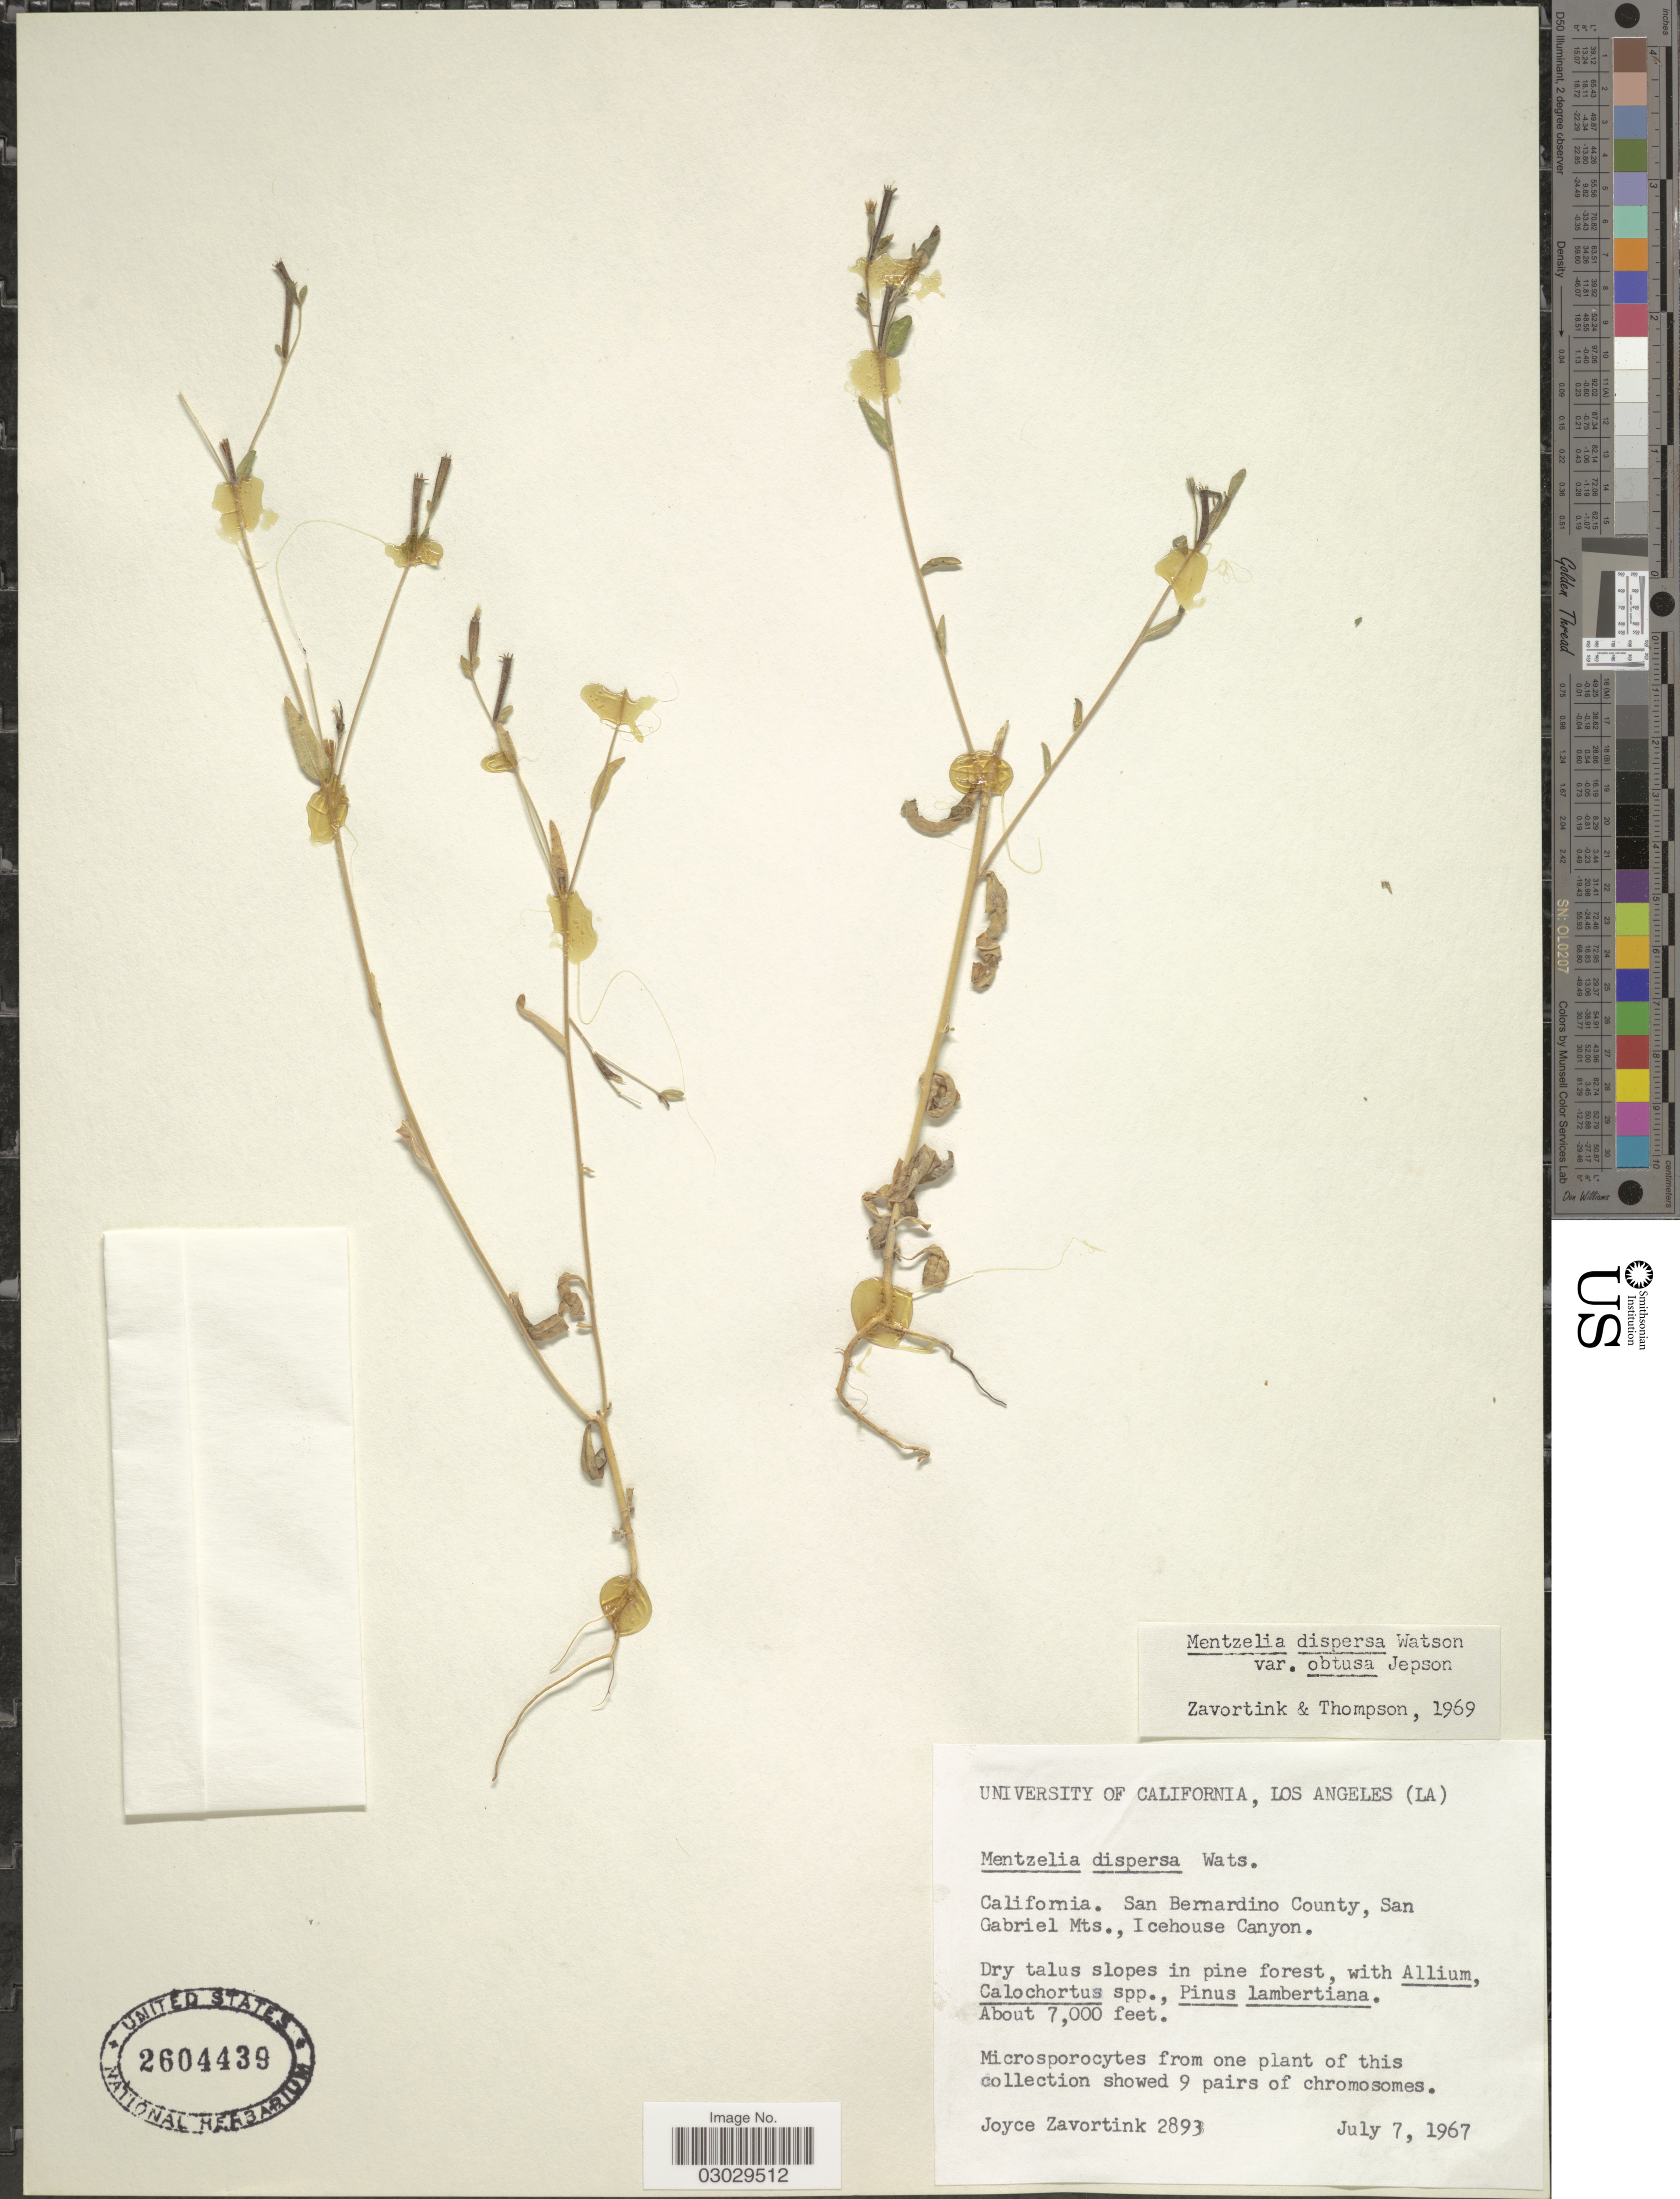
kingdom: Plantae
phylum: Tracheophyta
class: Magnoliopsida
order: Cornales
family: Loasaceae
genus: Mentzelia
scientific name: Mentzelia dispersa var. obtusa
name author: Jeps.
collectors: J. Zavortink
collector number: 2893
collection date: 1967-07-07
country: United States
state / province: California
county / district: San Bernardino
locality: San Bernardino County, San Gabriel Mts., Icehouse Canyon.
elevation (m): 2134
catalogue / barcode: US 2604439